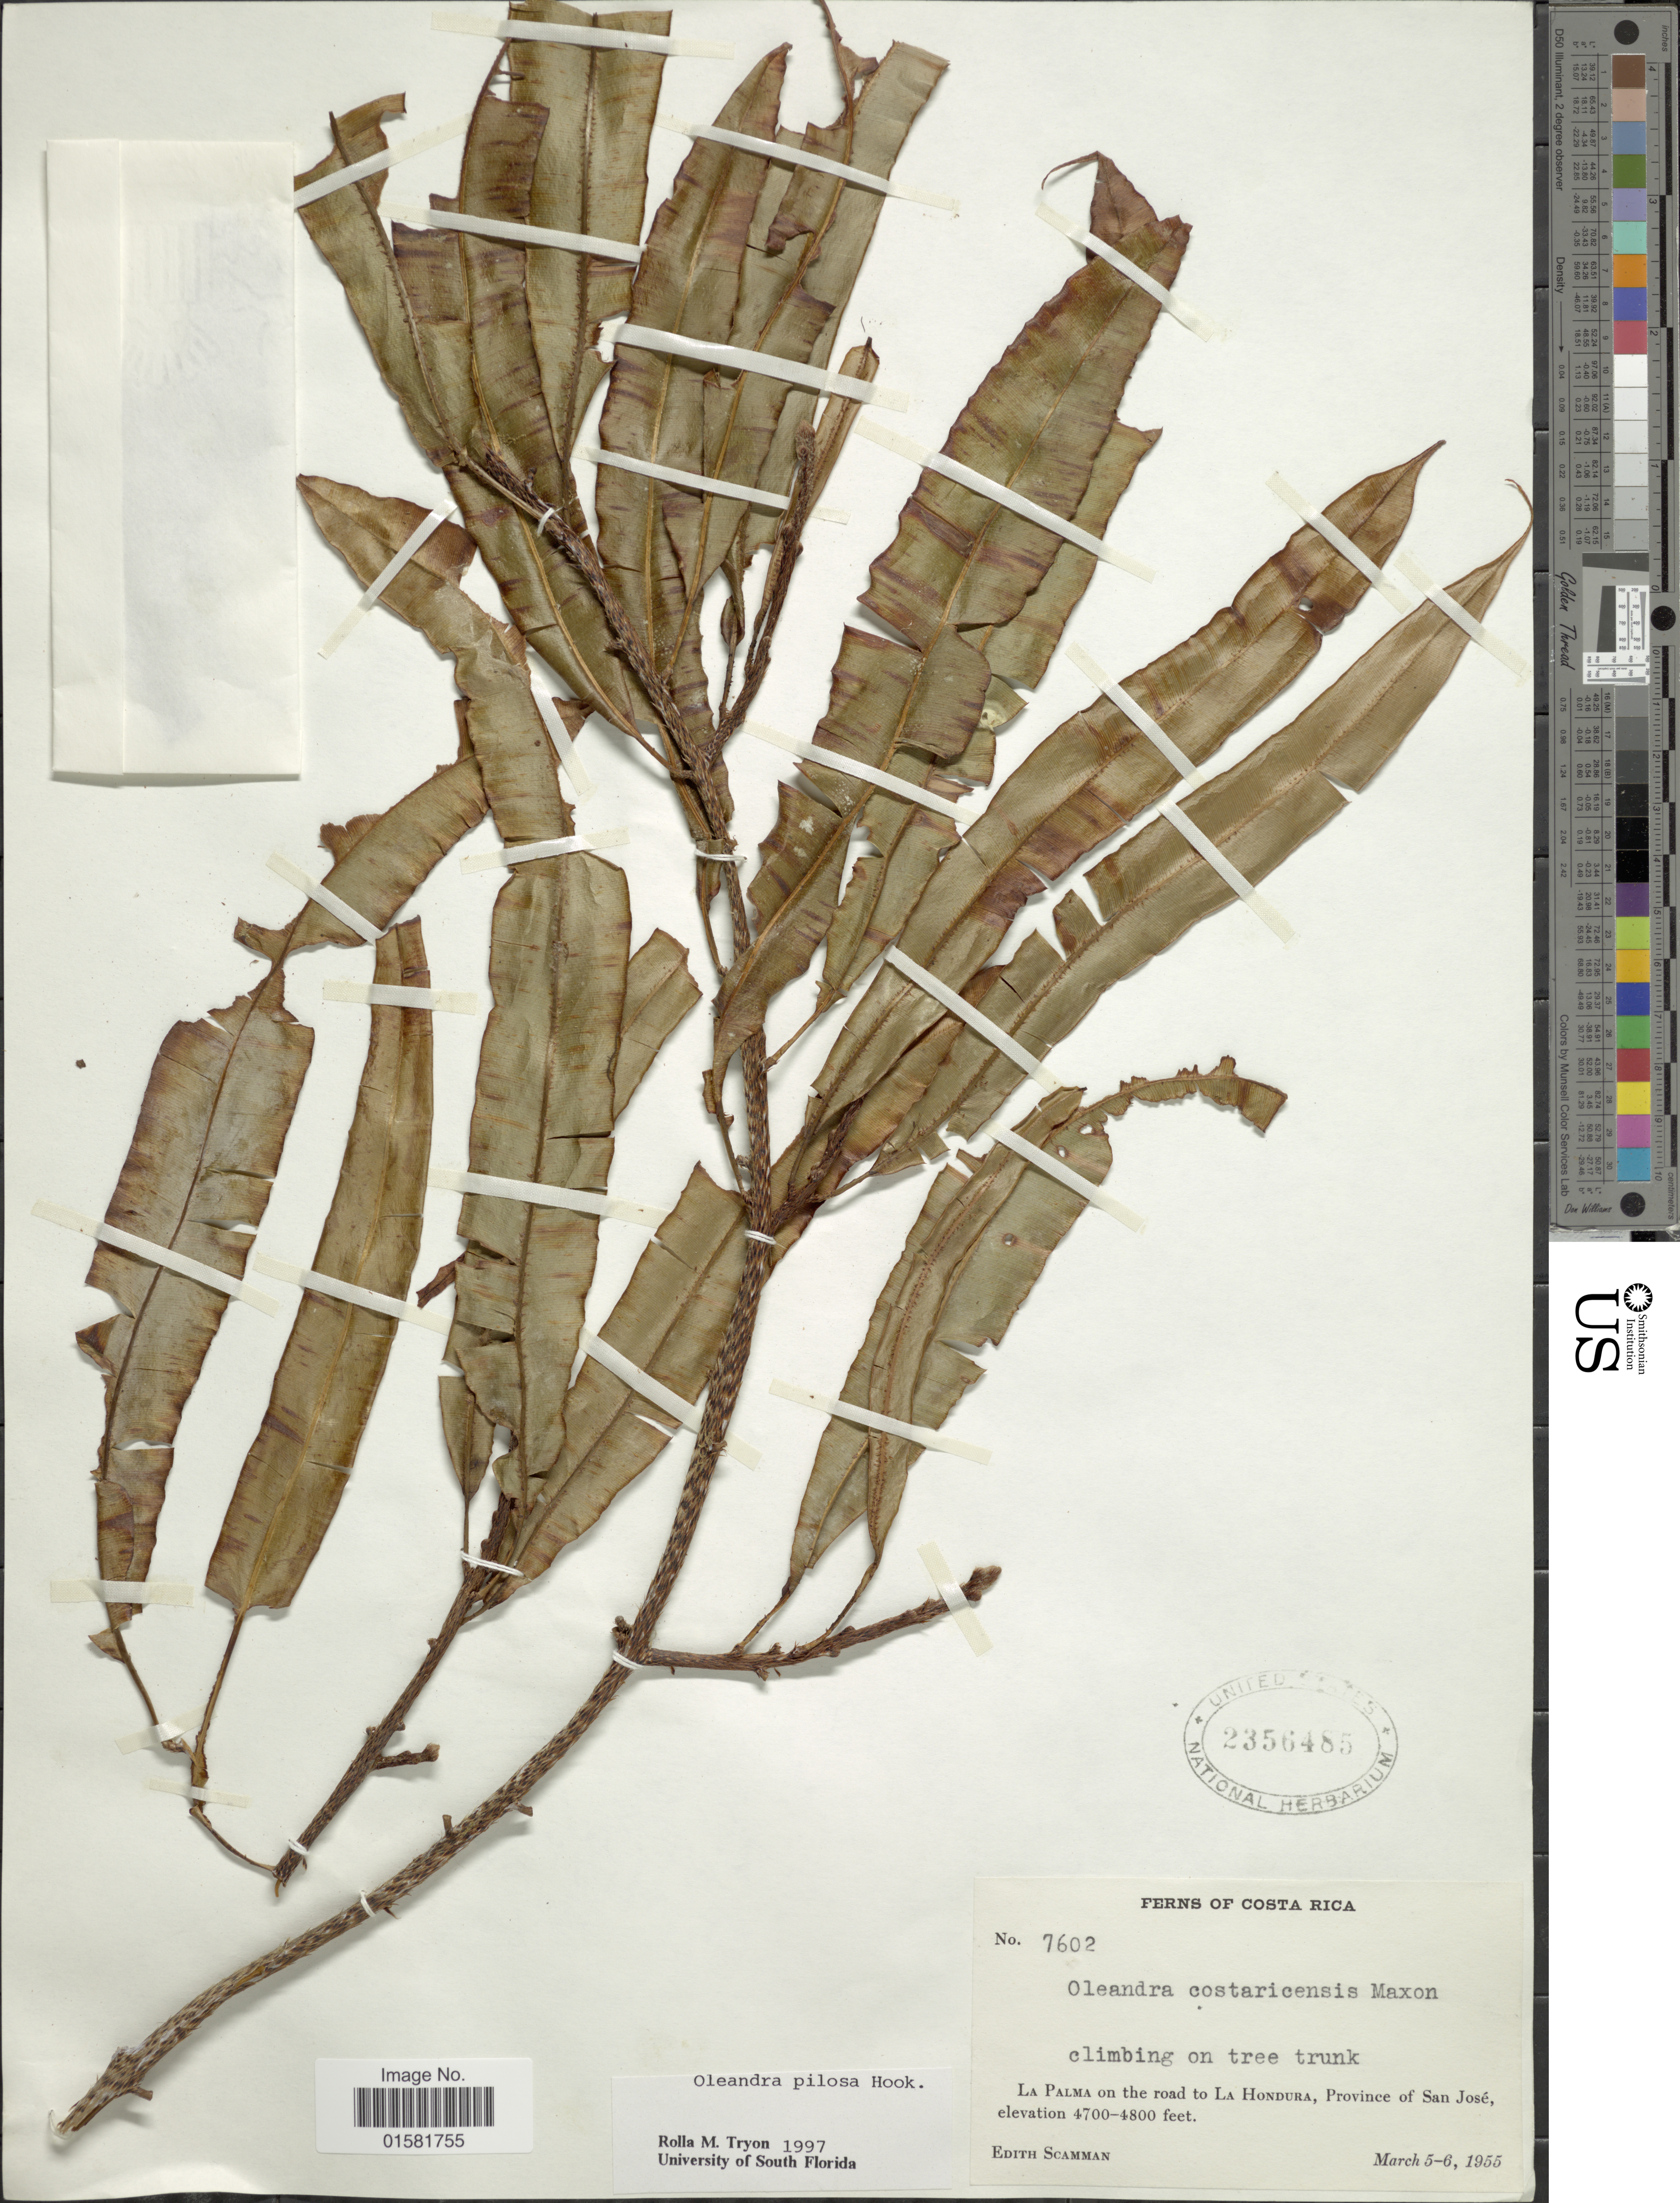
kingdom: Plantae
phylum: Tracheophyta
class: Polypodiopsida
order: Polypodiales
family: Oleandraceae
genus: Oleandra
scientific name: Oleandra pilosa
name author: Hook.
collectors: E. Scamman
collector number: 7602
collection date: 1955-03-05/1955-03-06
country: Costa Rica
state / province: San José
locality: Costa Rica, La Palma on the road to La Hondura, province of San José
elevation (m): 1433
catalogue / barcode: US 2356485